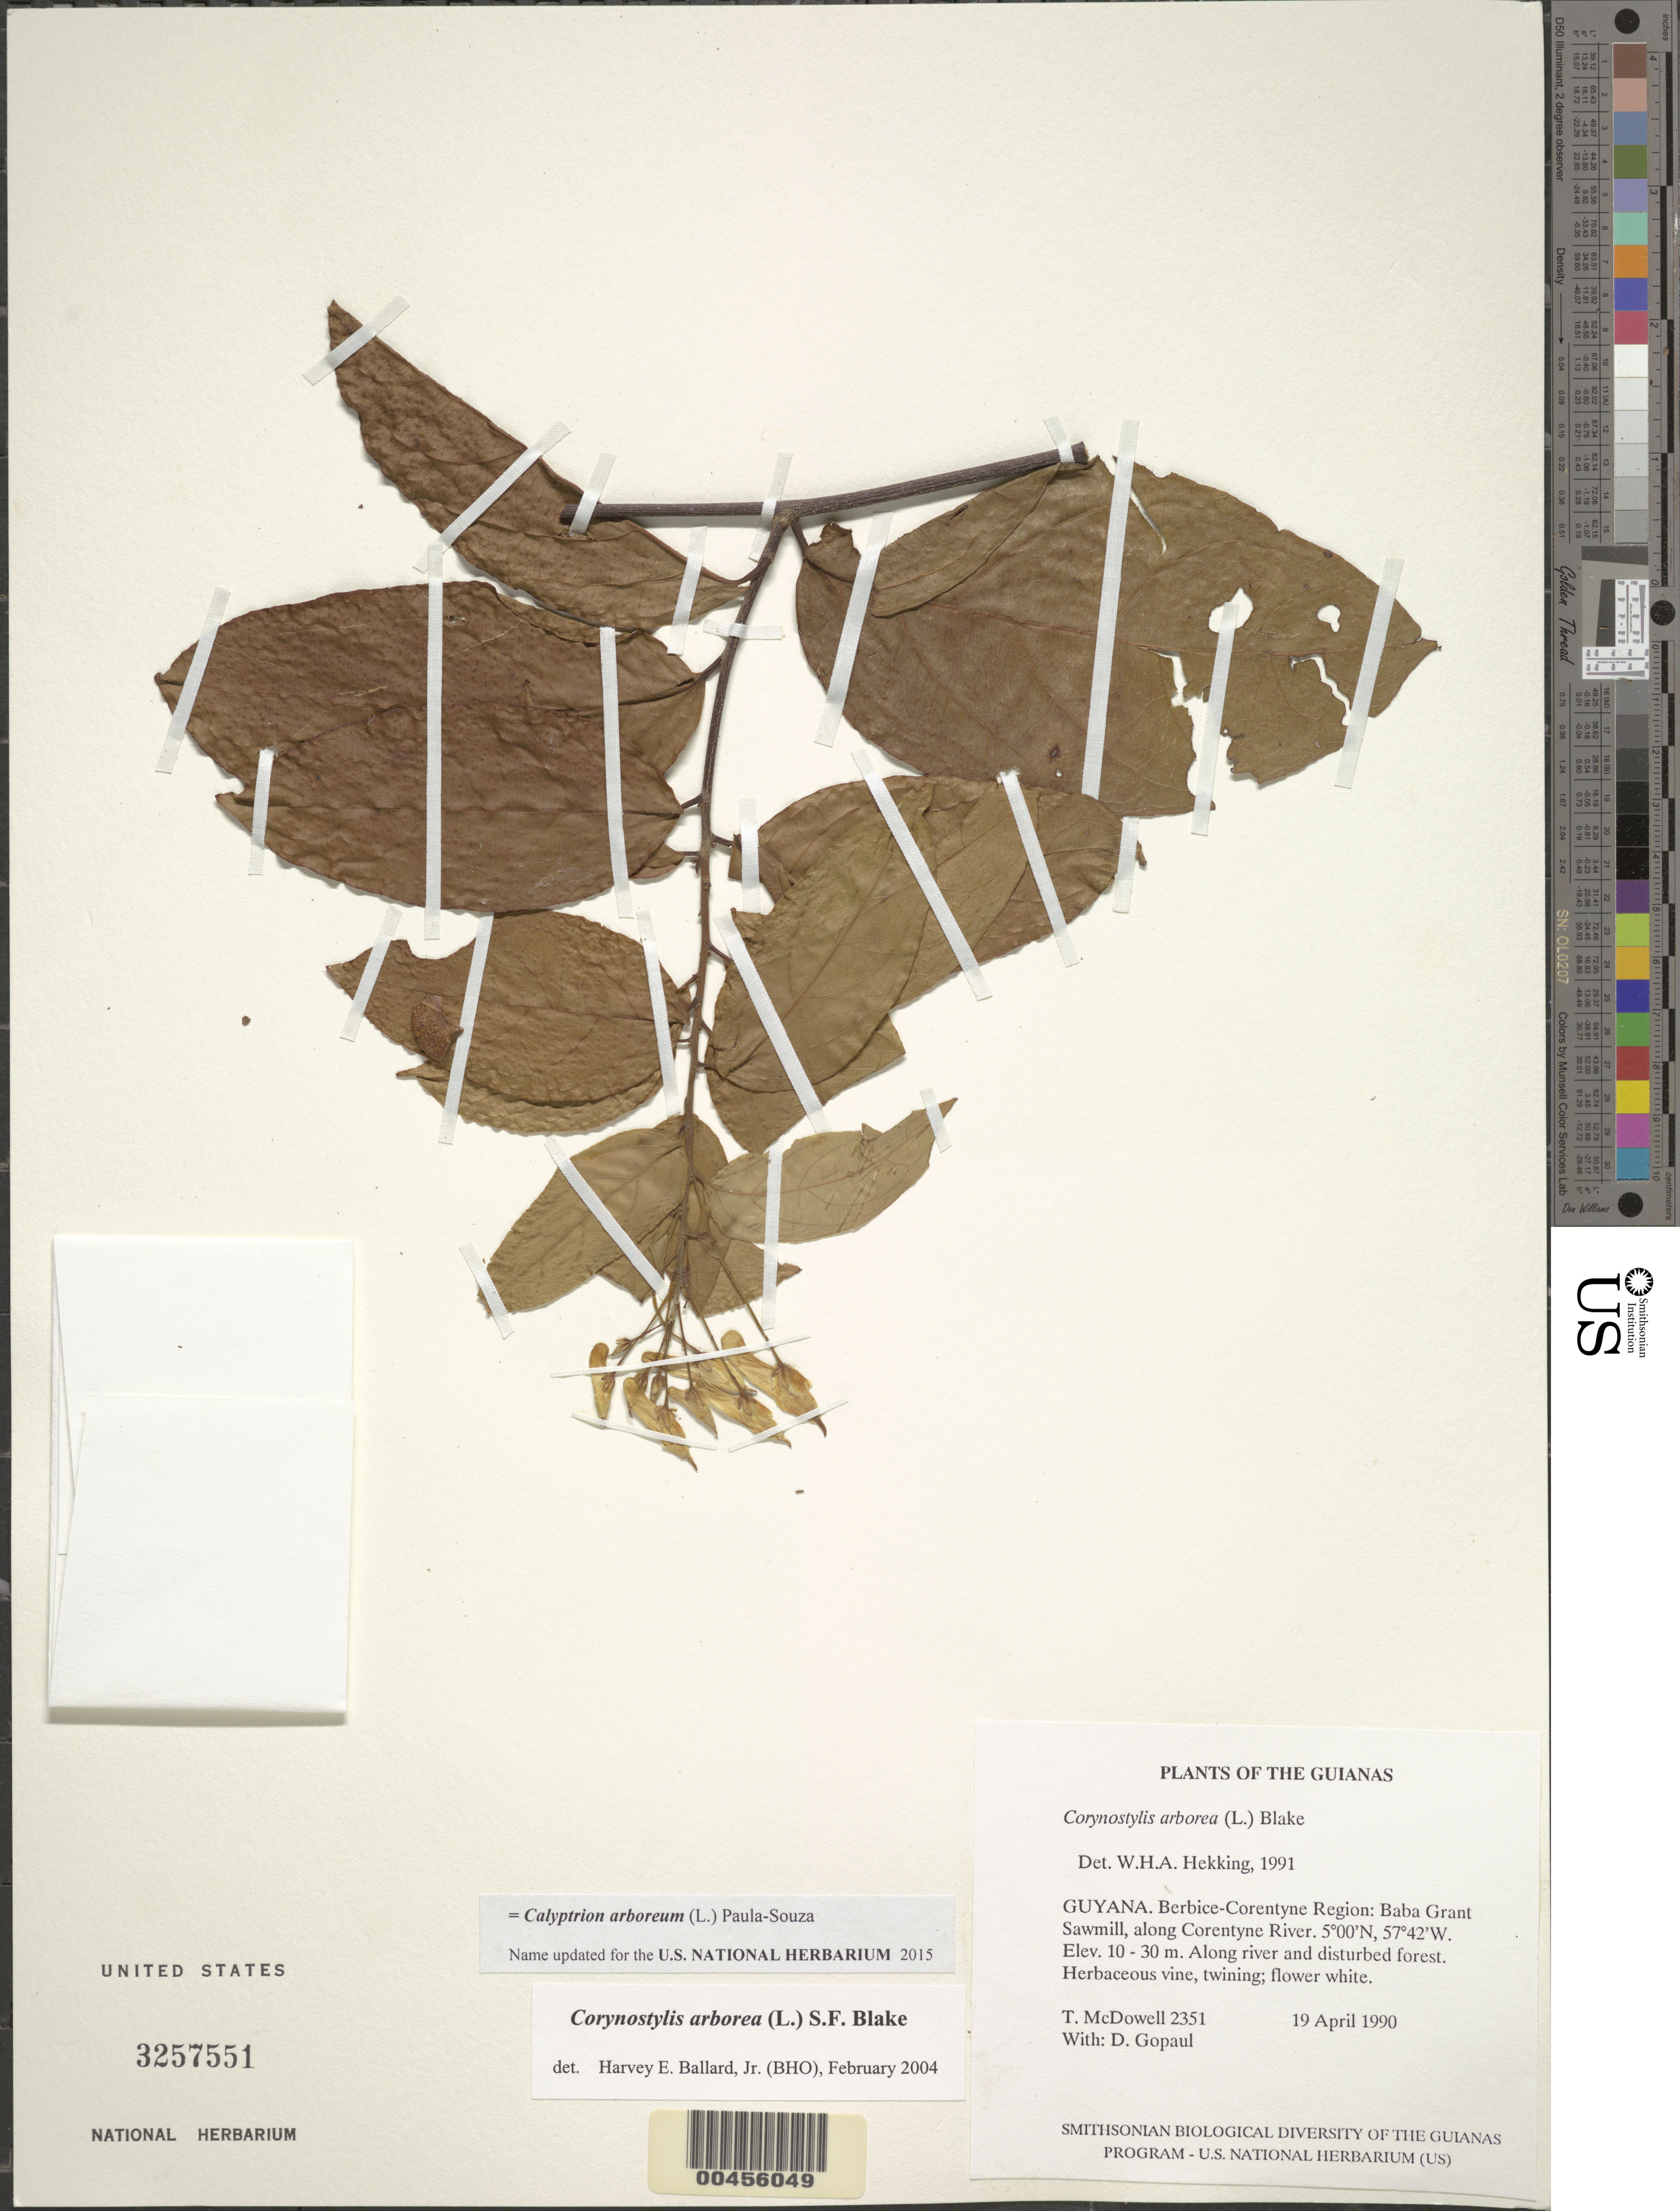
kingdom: Plantae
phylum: Tracheophyta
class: Magnoliopsida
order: Malpighiales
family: Violaceae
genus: Calyptrion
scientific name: Calyptrion arboreum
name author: (L.) Paula-Souza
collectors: T. McDowell & D. Gopaul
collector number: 2351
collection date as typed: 19 April 1990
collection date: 1990-04-19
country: Guyana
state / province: E. Berbice-Corentyne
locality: Baba Grant Sawmill, along Corentyne River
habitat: Along river and disturbed forest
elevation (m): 10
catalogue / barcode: US 3257551